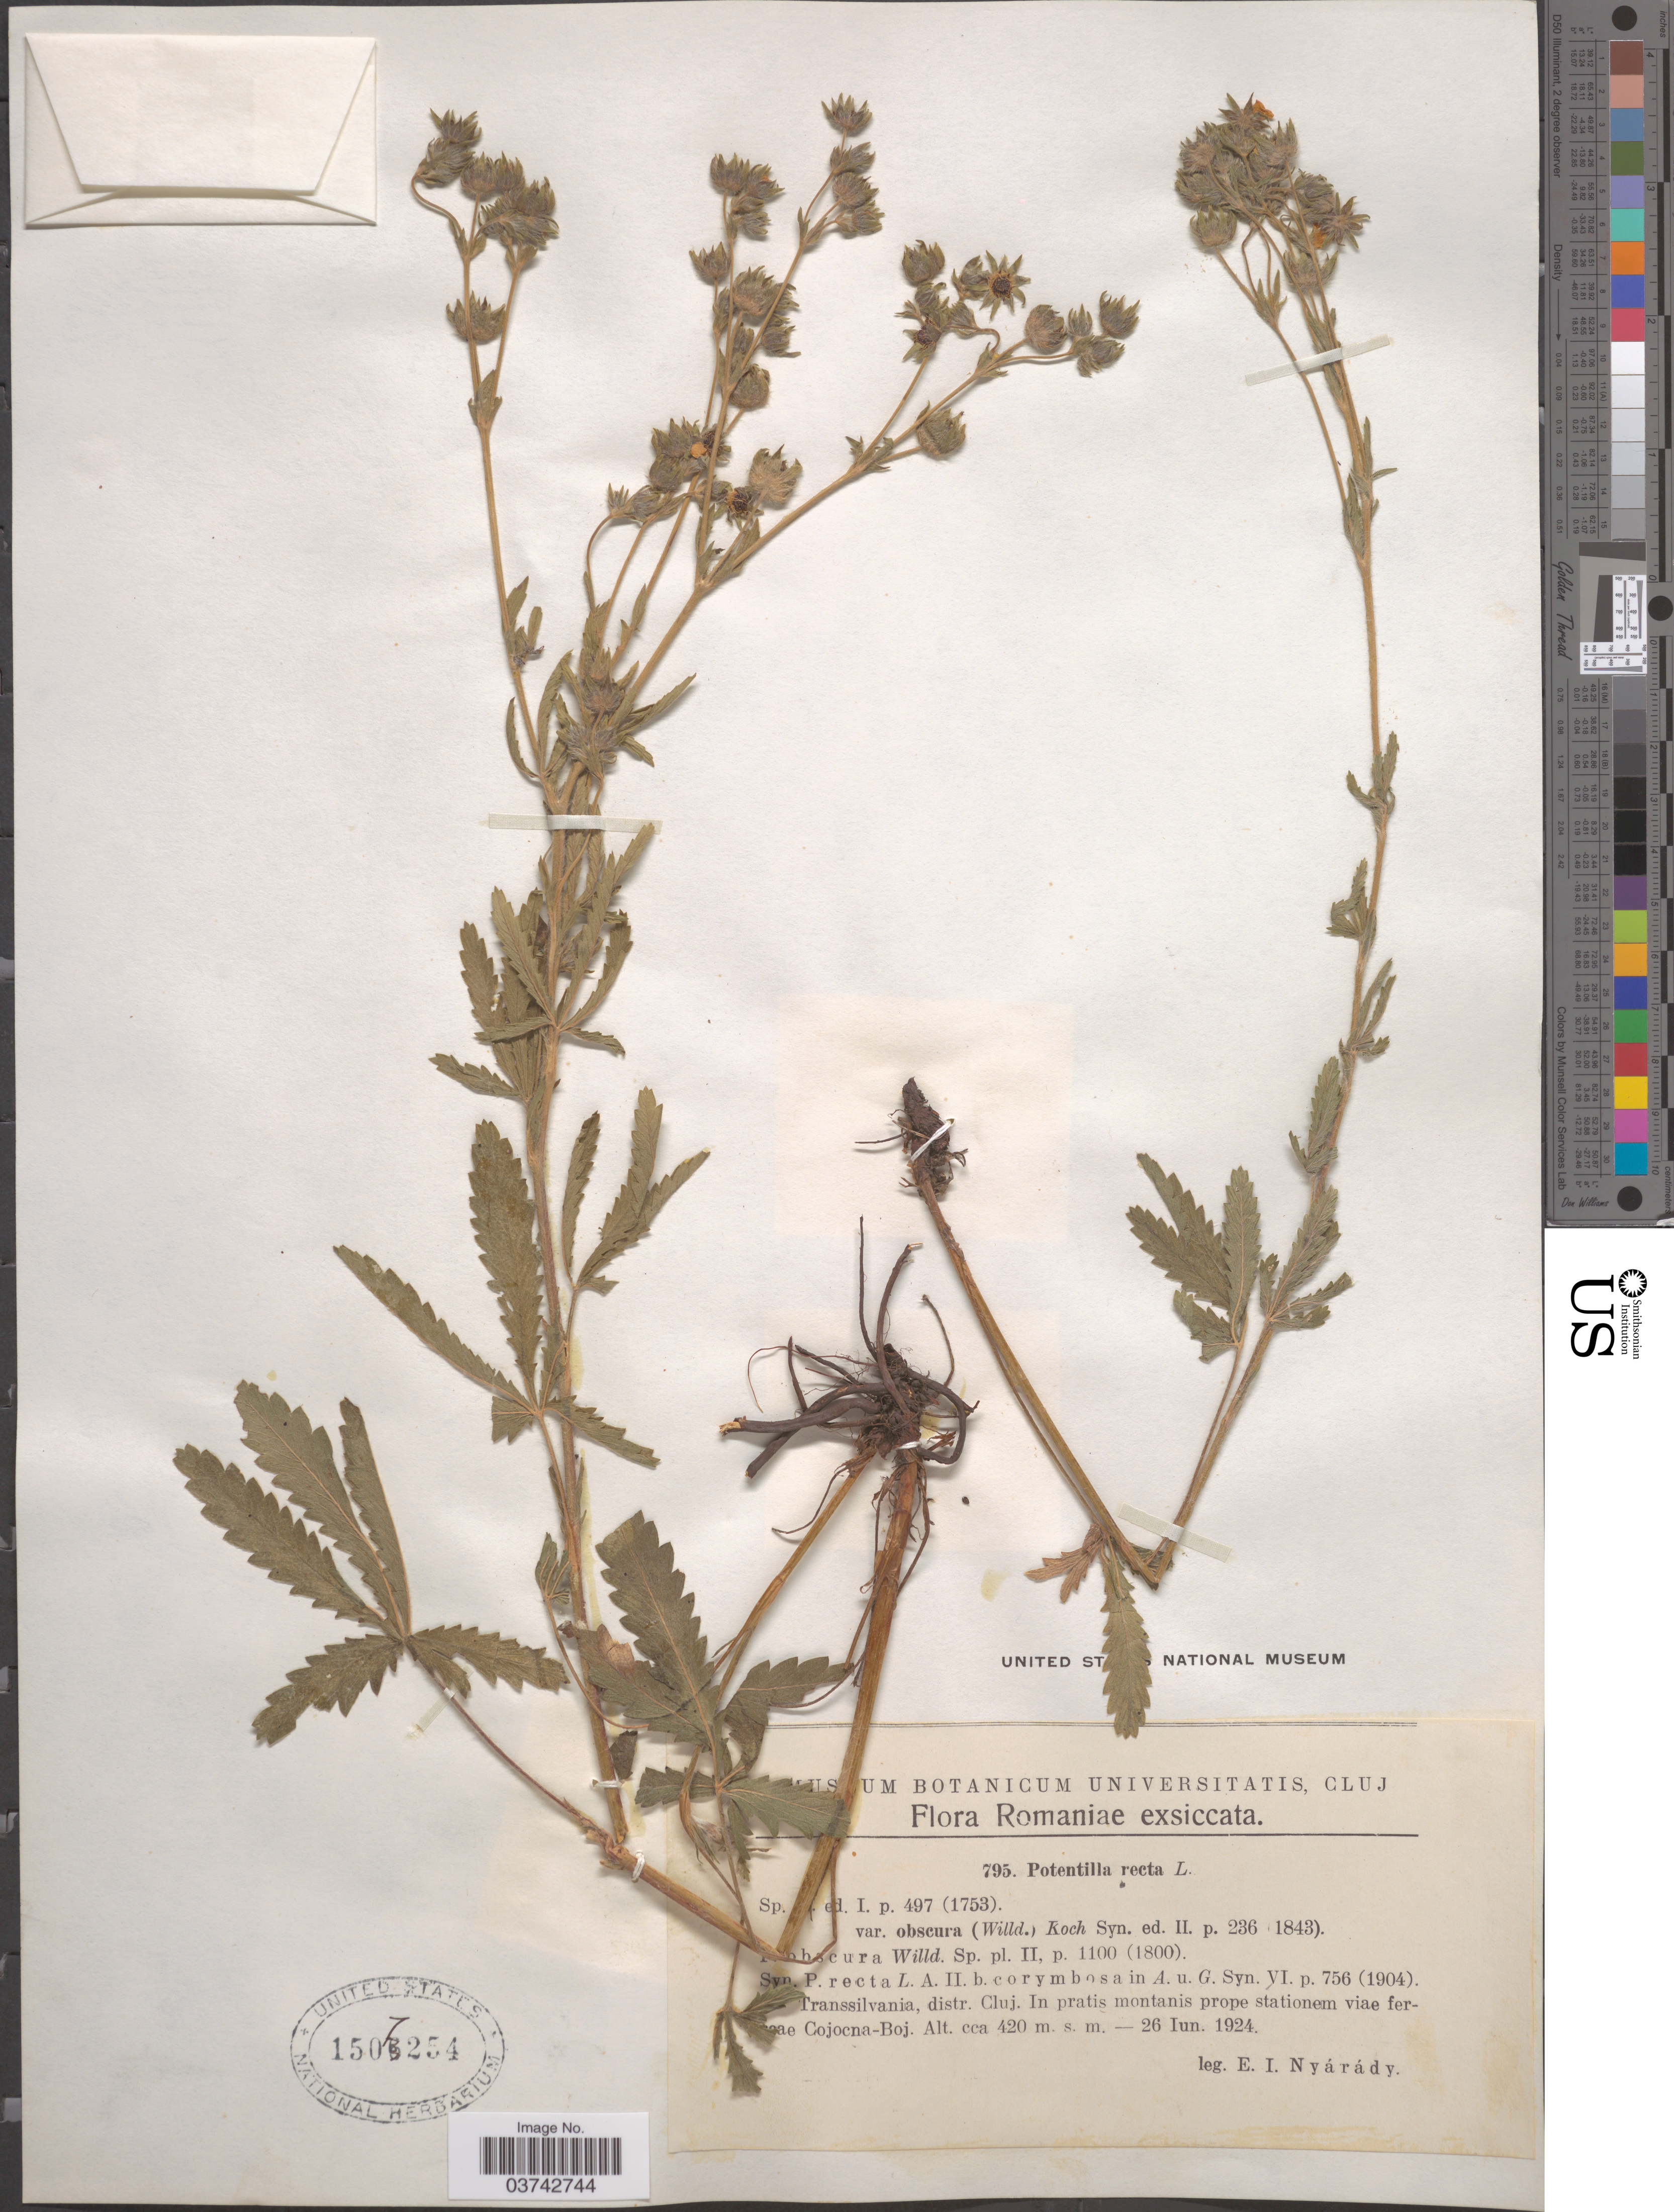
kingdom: Plantae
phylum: Tracheophyta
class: Magnoliopsida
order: Rosales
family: Rosaceae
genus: Potentilla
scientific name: Potentilla recta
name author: L.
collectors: E. Nyárády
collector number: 795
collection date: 1924-06-26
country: Romania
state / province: Cluj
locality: Romaniæ. Transsilvania, distr. Cluj. In pratis montanis prope stationem viæ fer [illegible text]æ Cojocna-Boj.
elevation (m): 420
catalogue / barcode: US 1507254